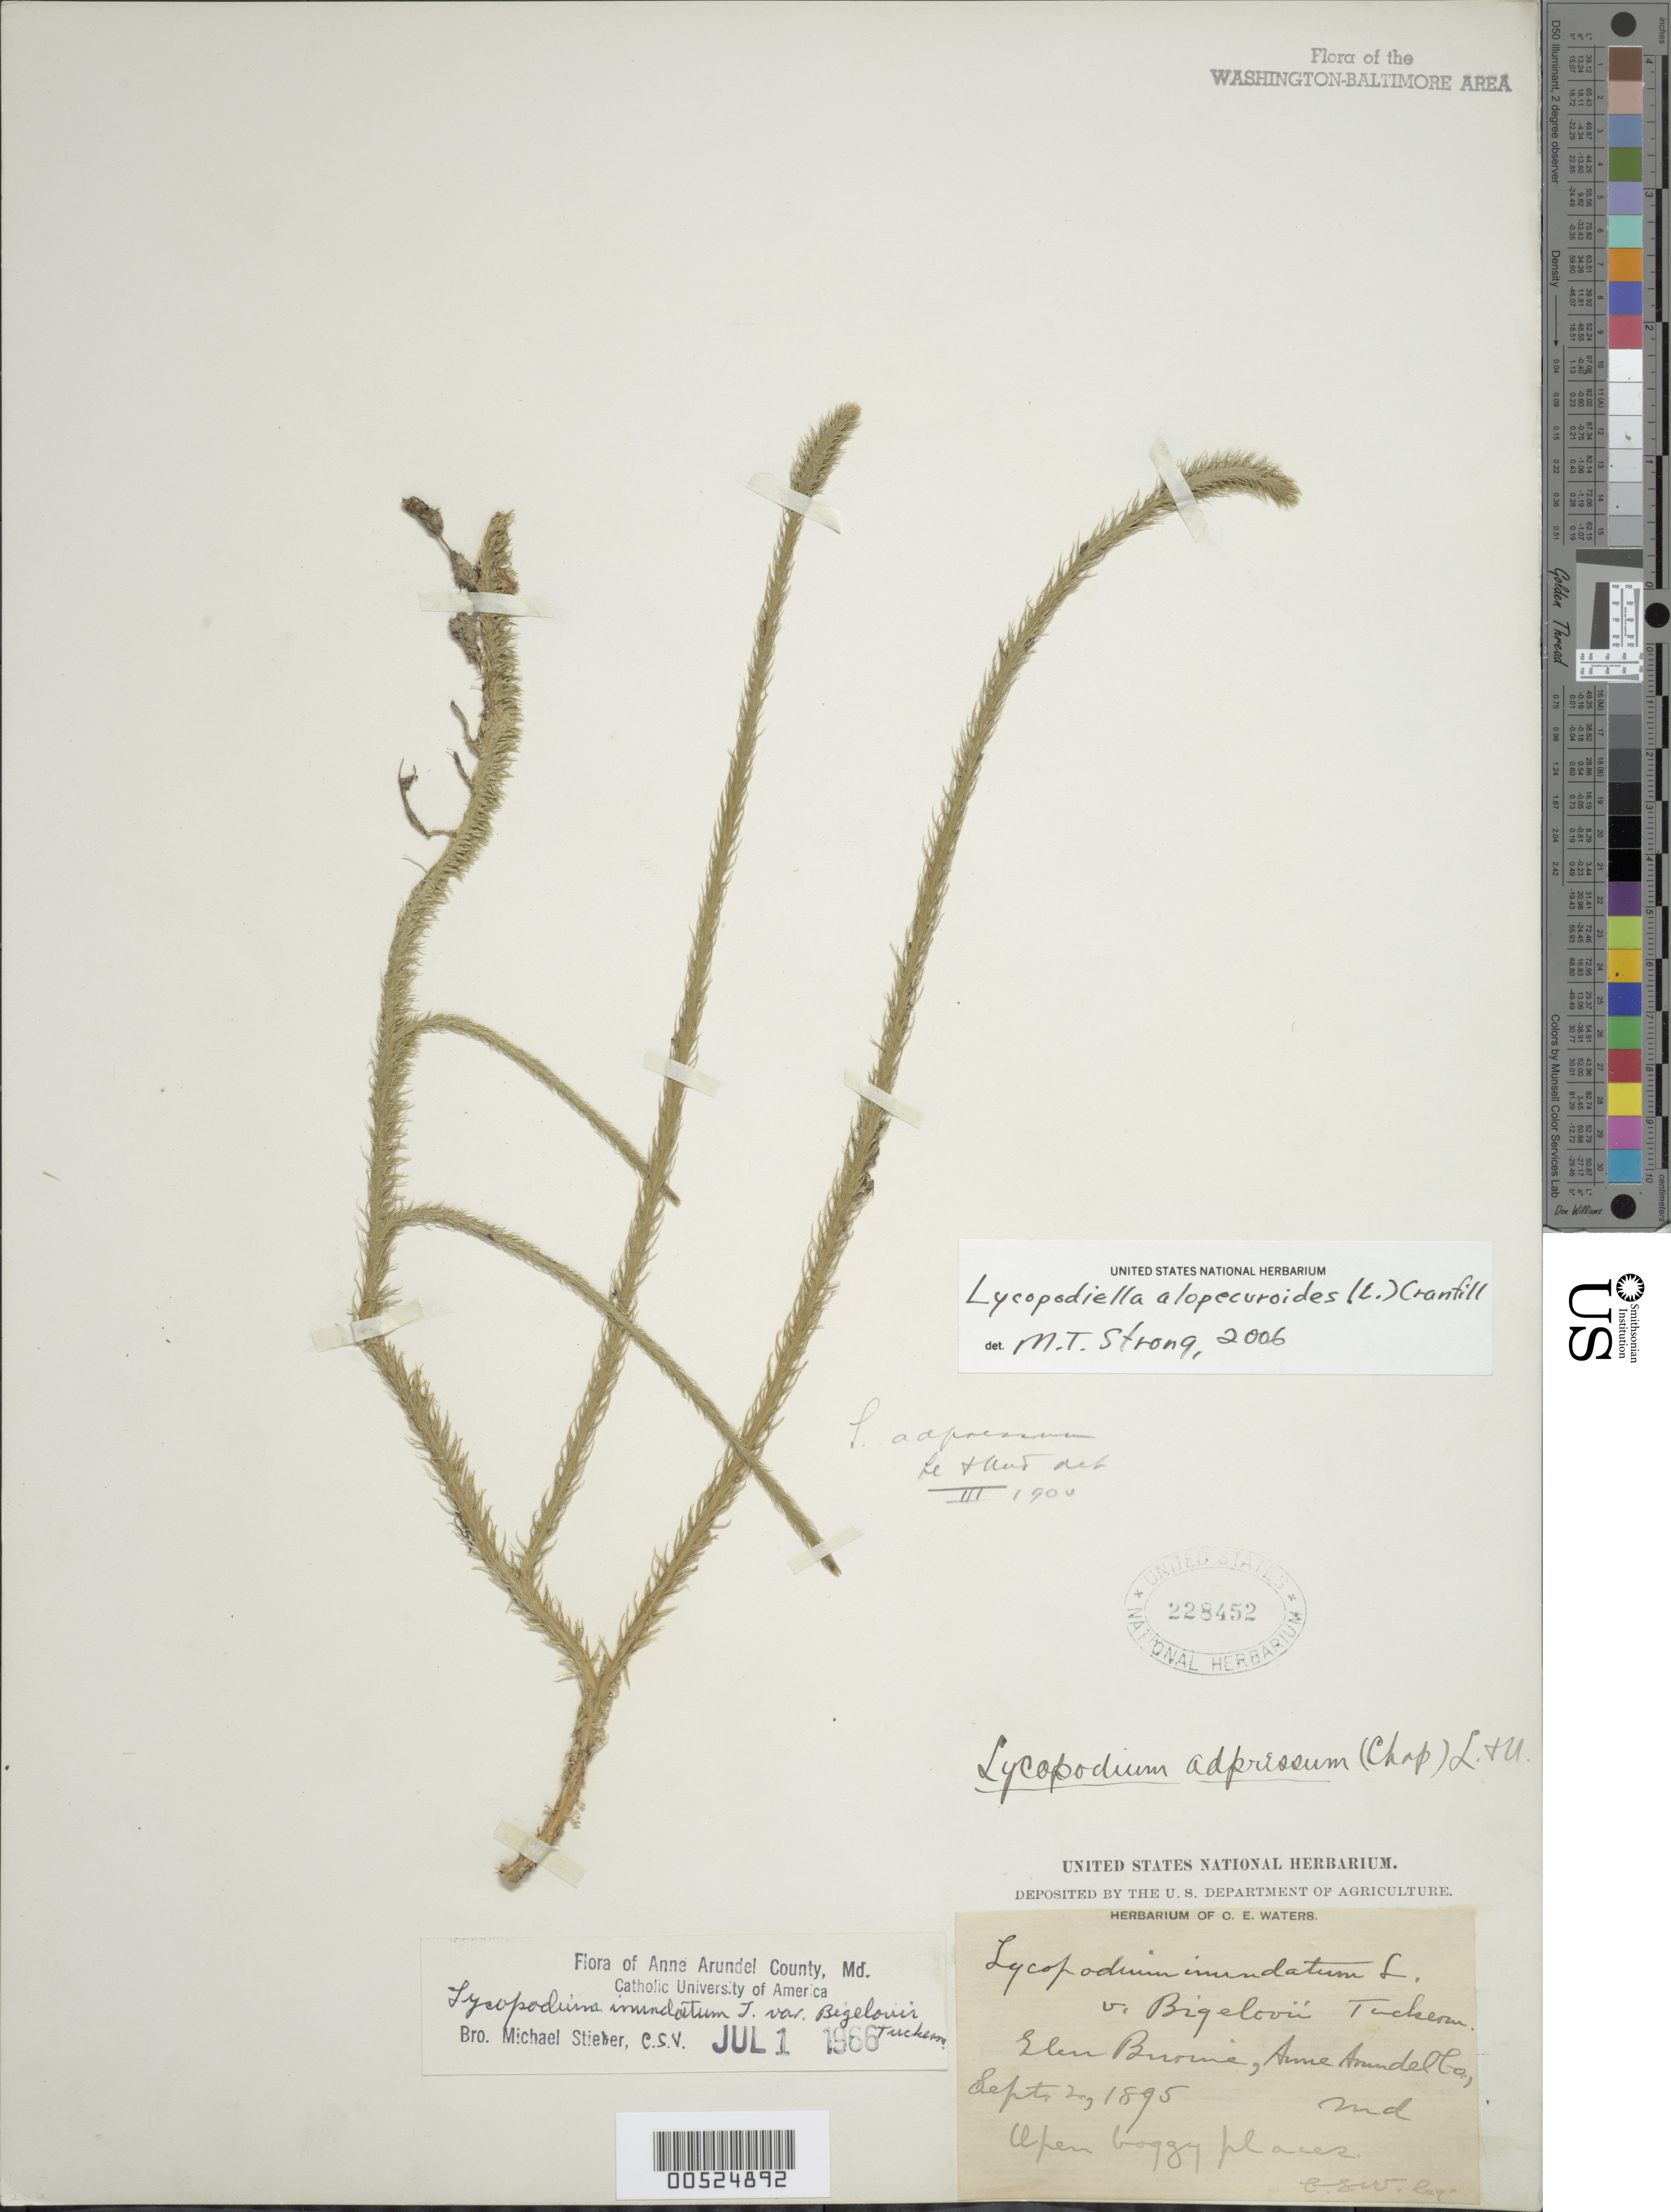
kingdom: Plantae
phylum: Tracheophyta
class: Lycopodiopsida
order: Lycopodiales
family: Lycopodiaceae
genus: Lycopodiella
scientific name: Lycopodiella alopecuroides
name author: (L.) Cranfill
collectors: C. Waters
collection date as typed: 02 Sep 1895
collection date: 1895-09-02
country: United States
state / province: Maryland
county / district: Anne Arundel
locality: Glen Burnie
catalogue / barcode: US 228452